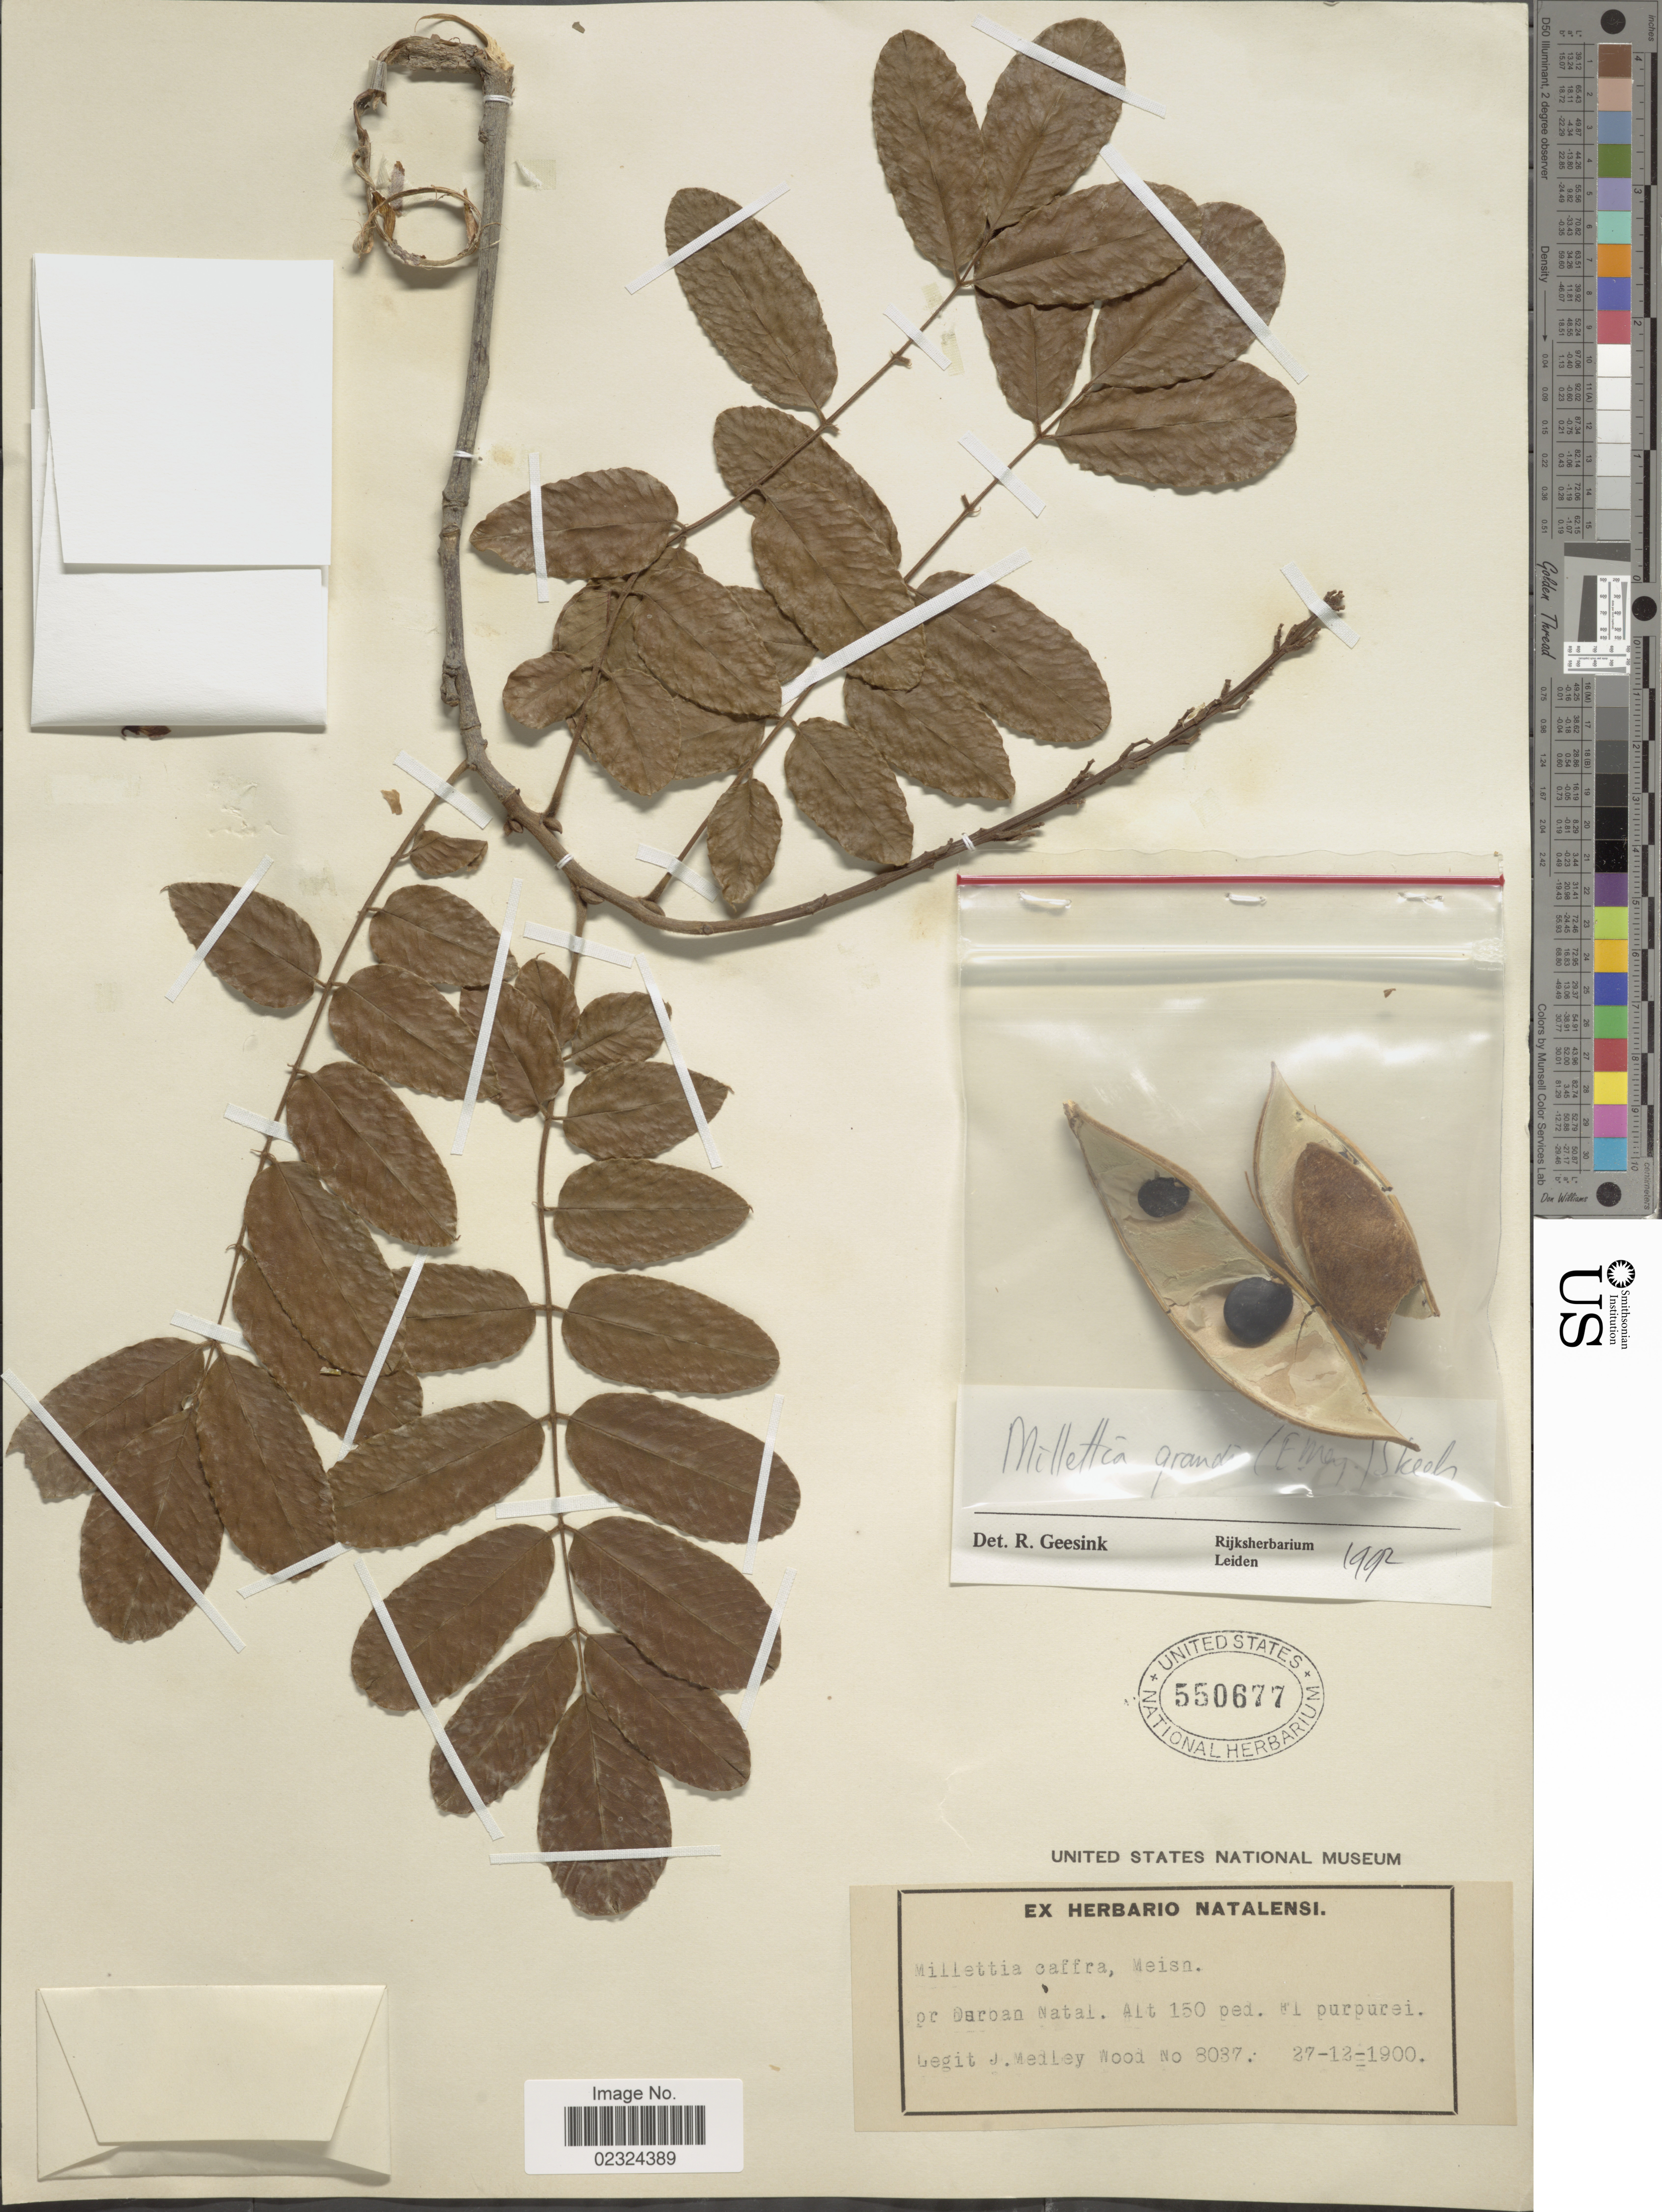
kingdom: Plantae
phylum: Tracheophyta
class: Magnoliopsida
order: Fabales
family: Fabaceae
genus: Millettia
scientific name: Millettia grandis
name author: Skeels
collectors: J. Medley Wood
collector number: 8037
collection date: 1900-12-27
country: South Africa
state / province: KwaZulu-Natal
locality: Durban, Natal.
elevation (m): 46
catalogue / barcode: US 550677